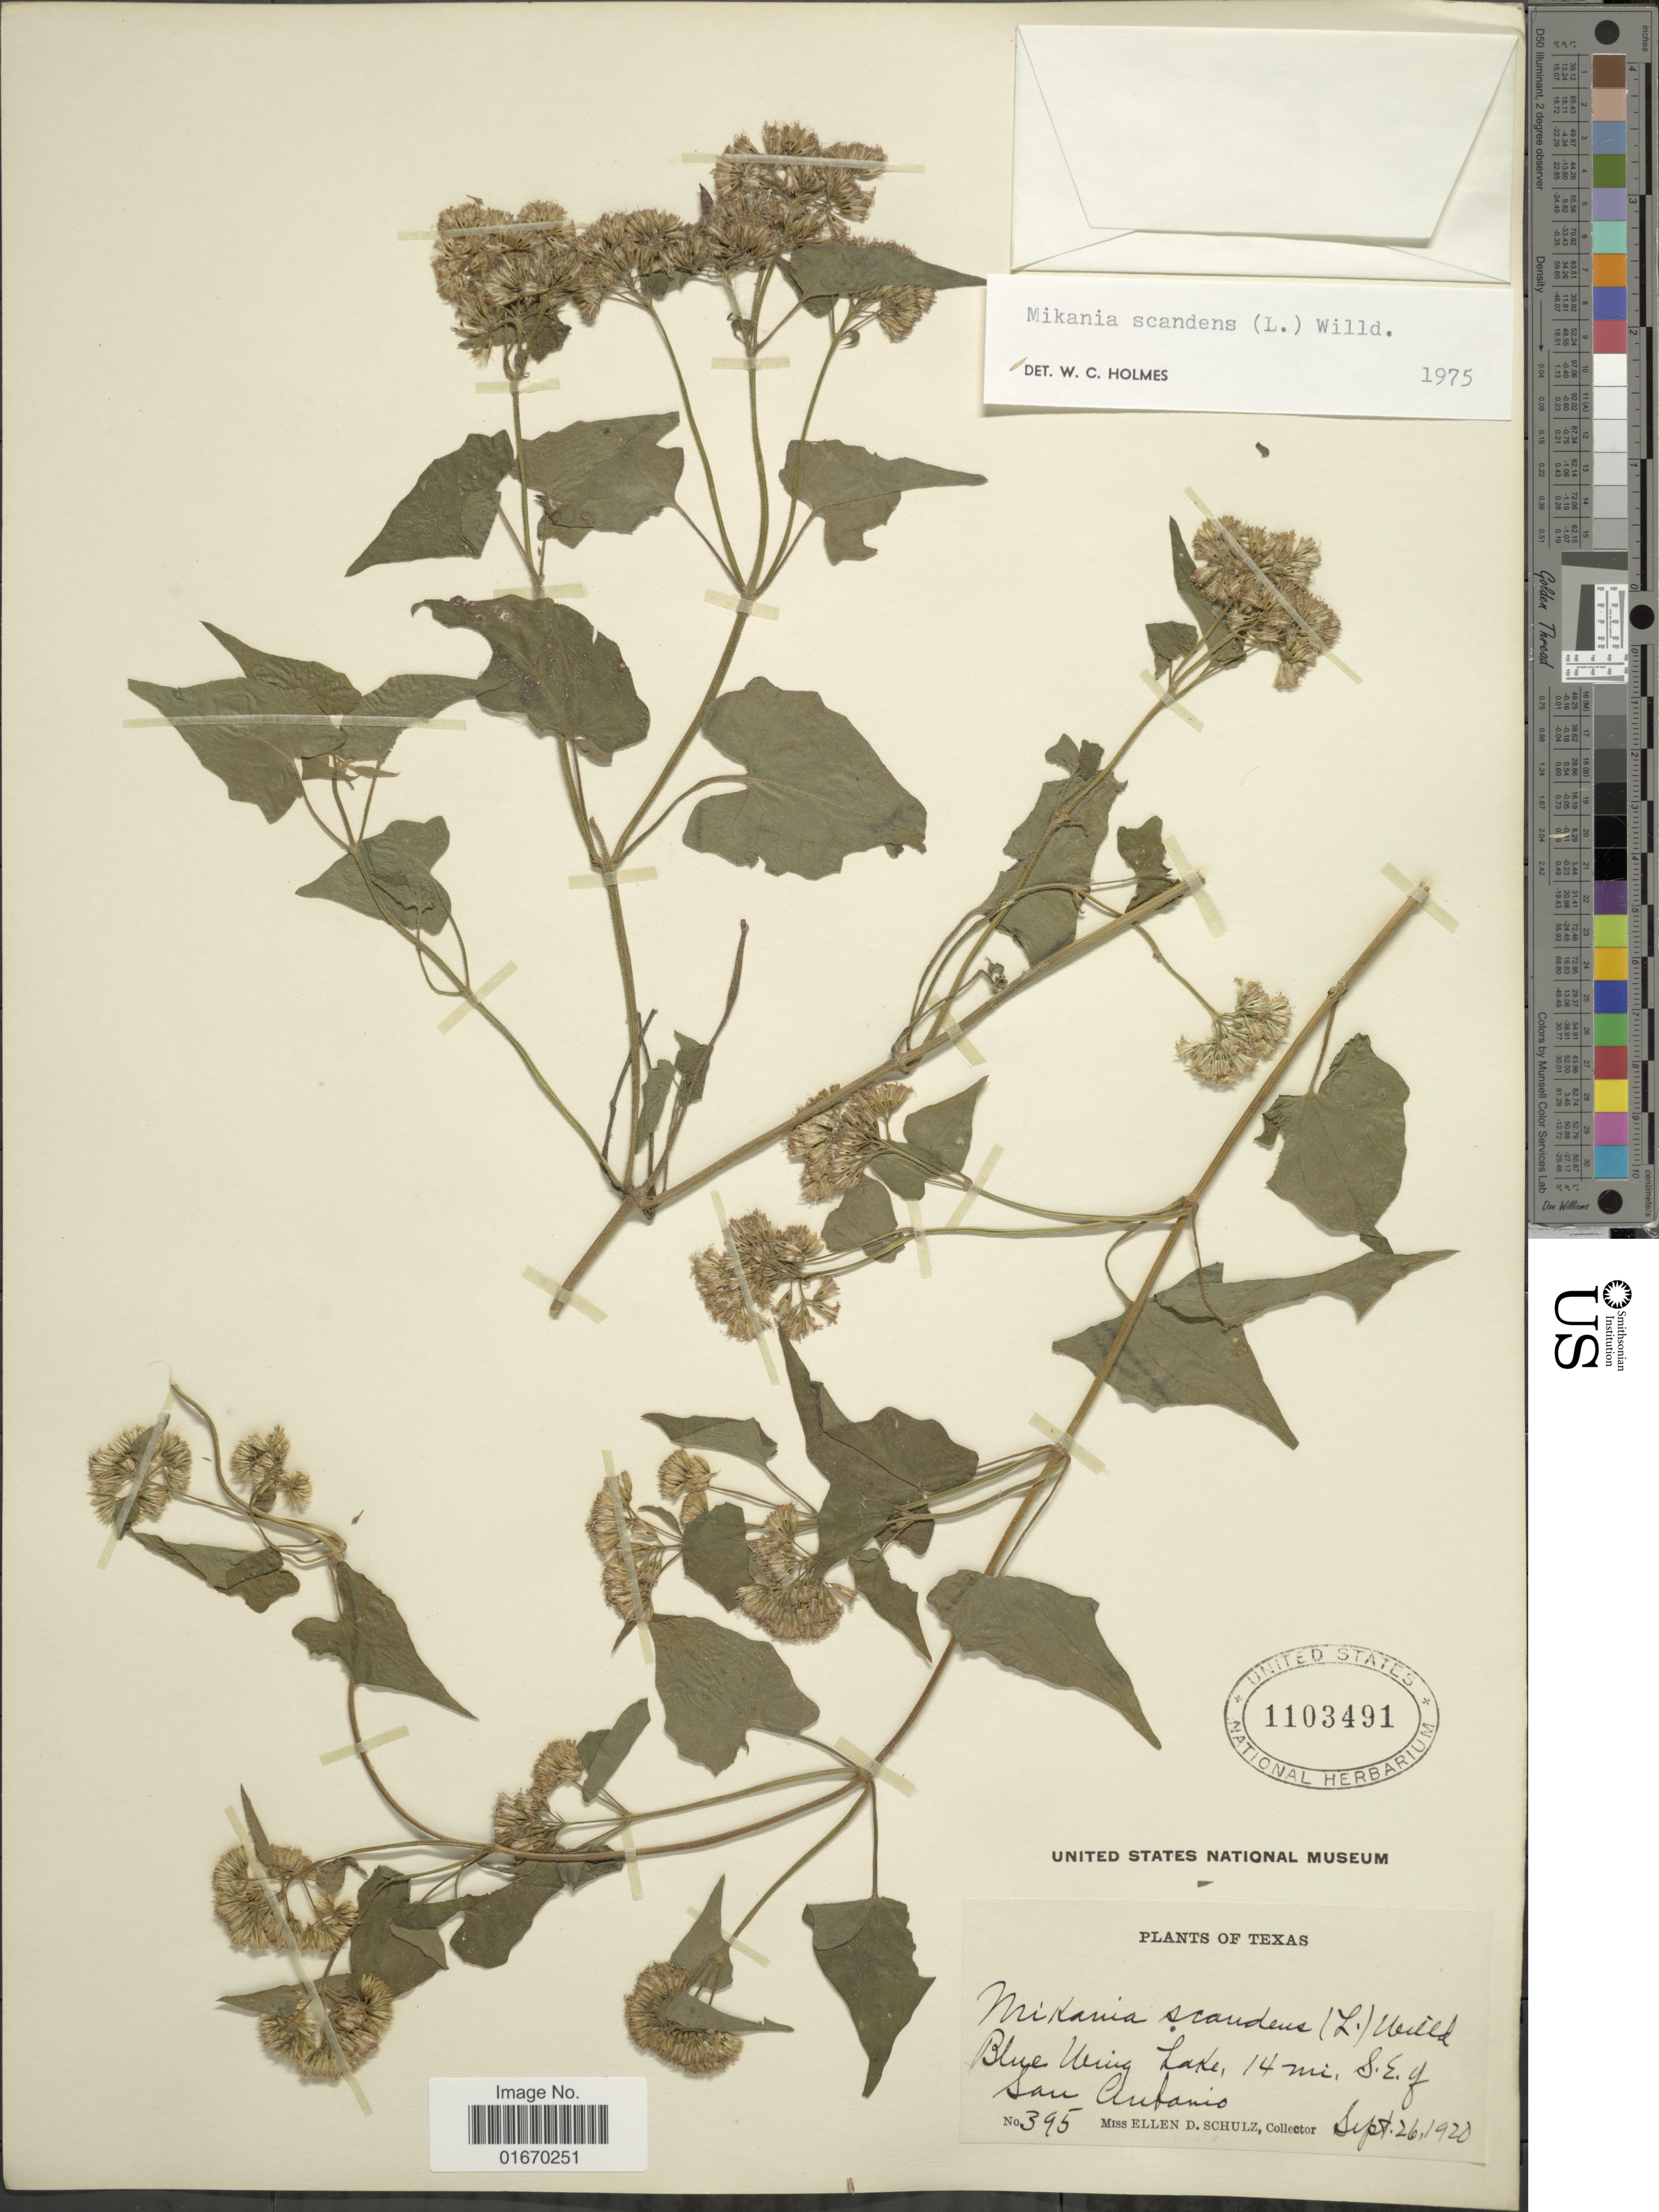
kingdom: Plantae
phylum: Tracheophyta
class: Magnoliopsida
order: Asterales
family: Asteraceae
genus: Mikania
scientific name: Mikania scandens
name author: (L.) Willd.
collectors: E. D. Schulz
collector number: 395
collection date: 1920-09-26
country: United States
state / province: Texas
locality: Blue Wing Lake, 14 mi S. E. of San Antonio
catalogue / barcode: US 1103491